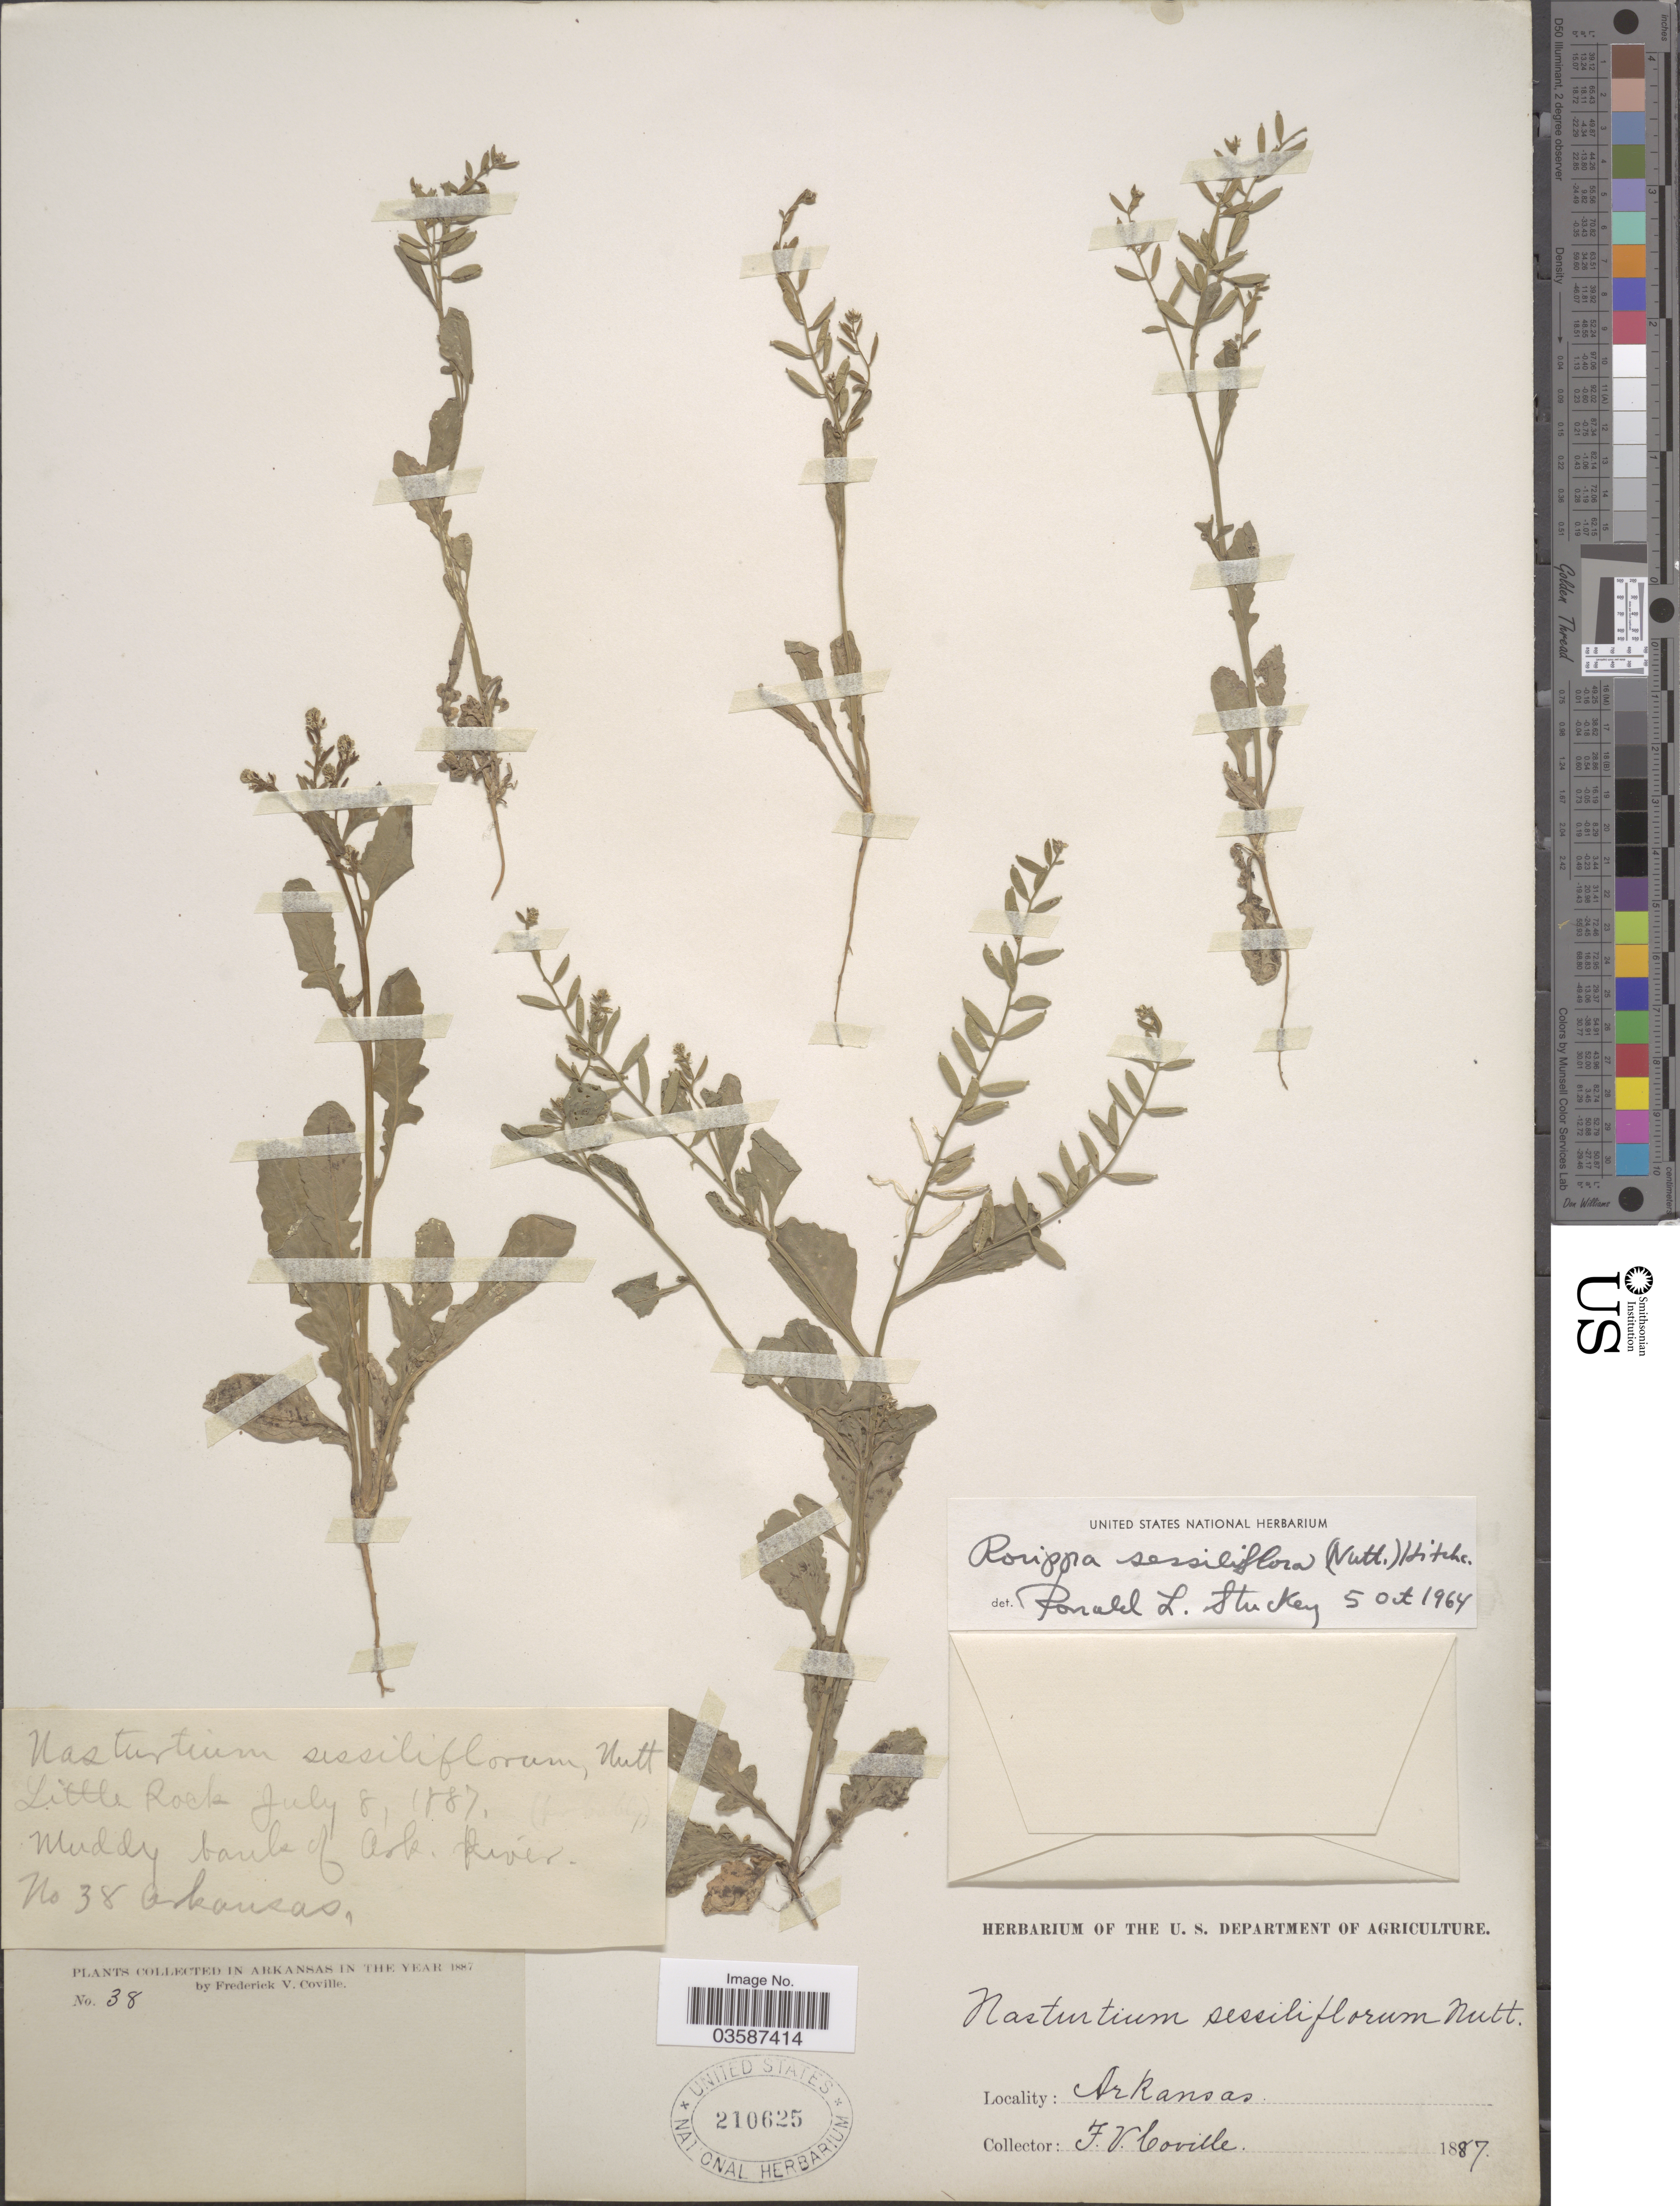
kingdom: Plantae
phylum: Tracheophyta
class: Magnoliopsida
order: Brassicales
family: Brassicaceae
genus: Rorippa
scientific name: Rorippa sessiliflora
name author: (Nutt.) Hitchc.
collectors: F. V. Coville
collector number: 38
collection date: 1887-07-08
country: United States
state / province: Arkansas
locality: Little Rock. Muddy bank of Ark. River.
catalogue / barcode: US 210625